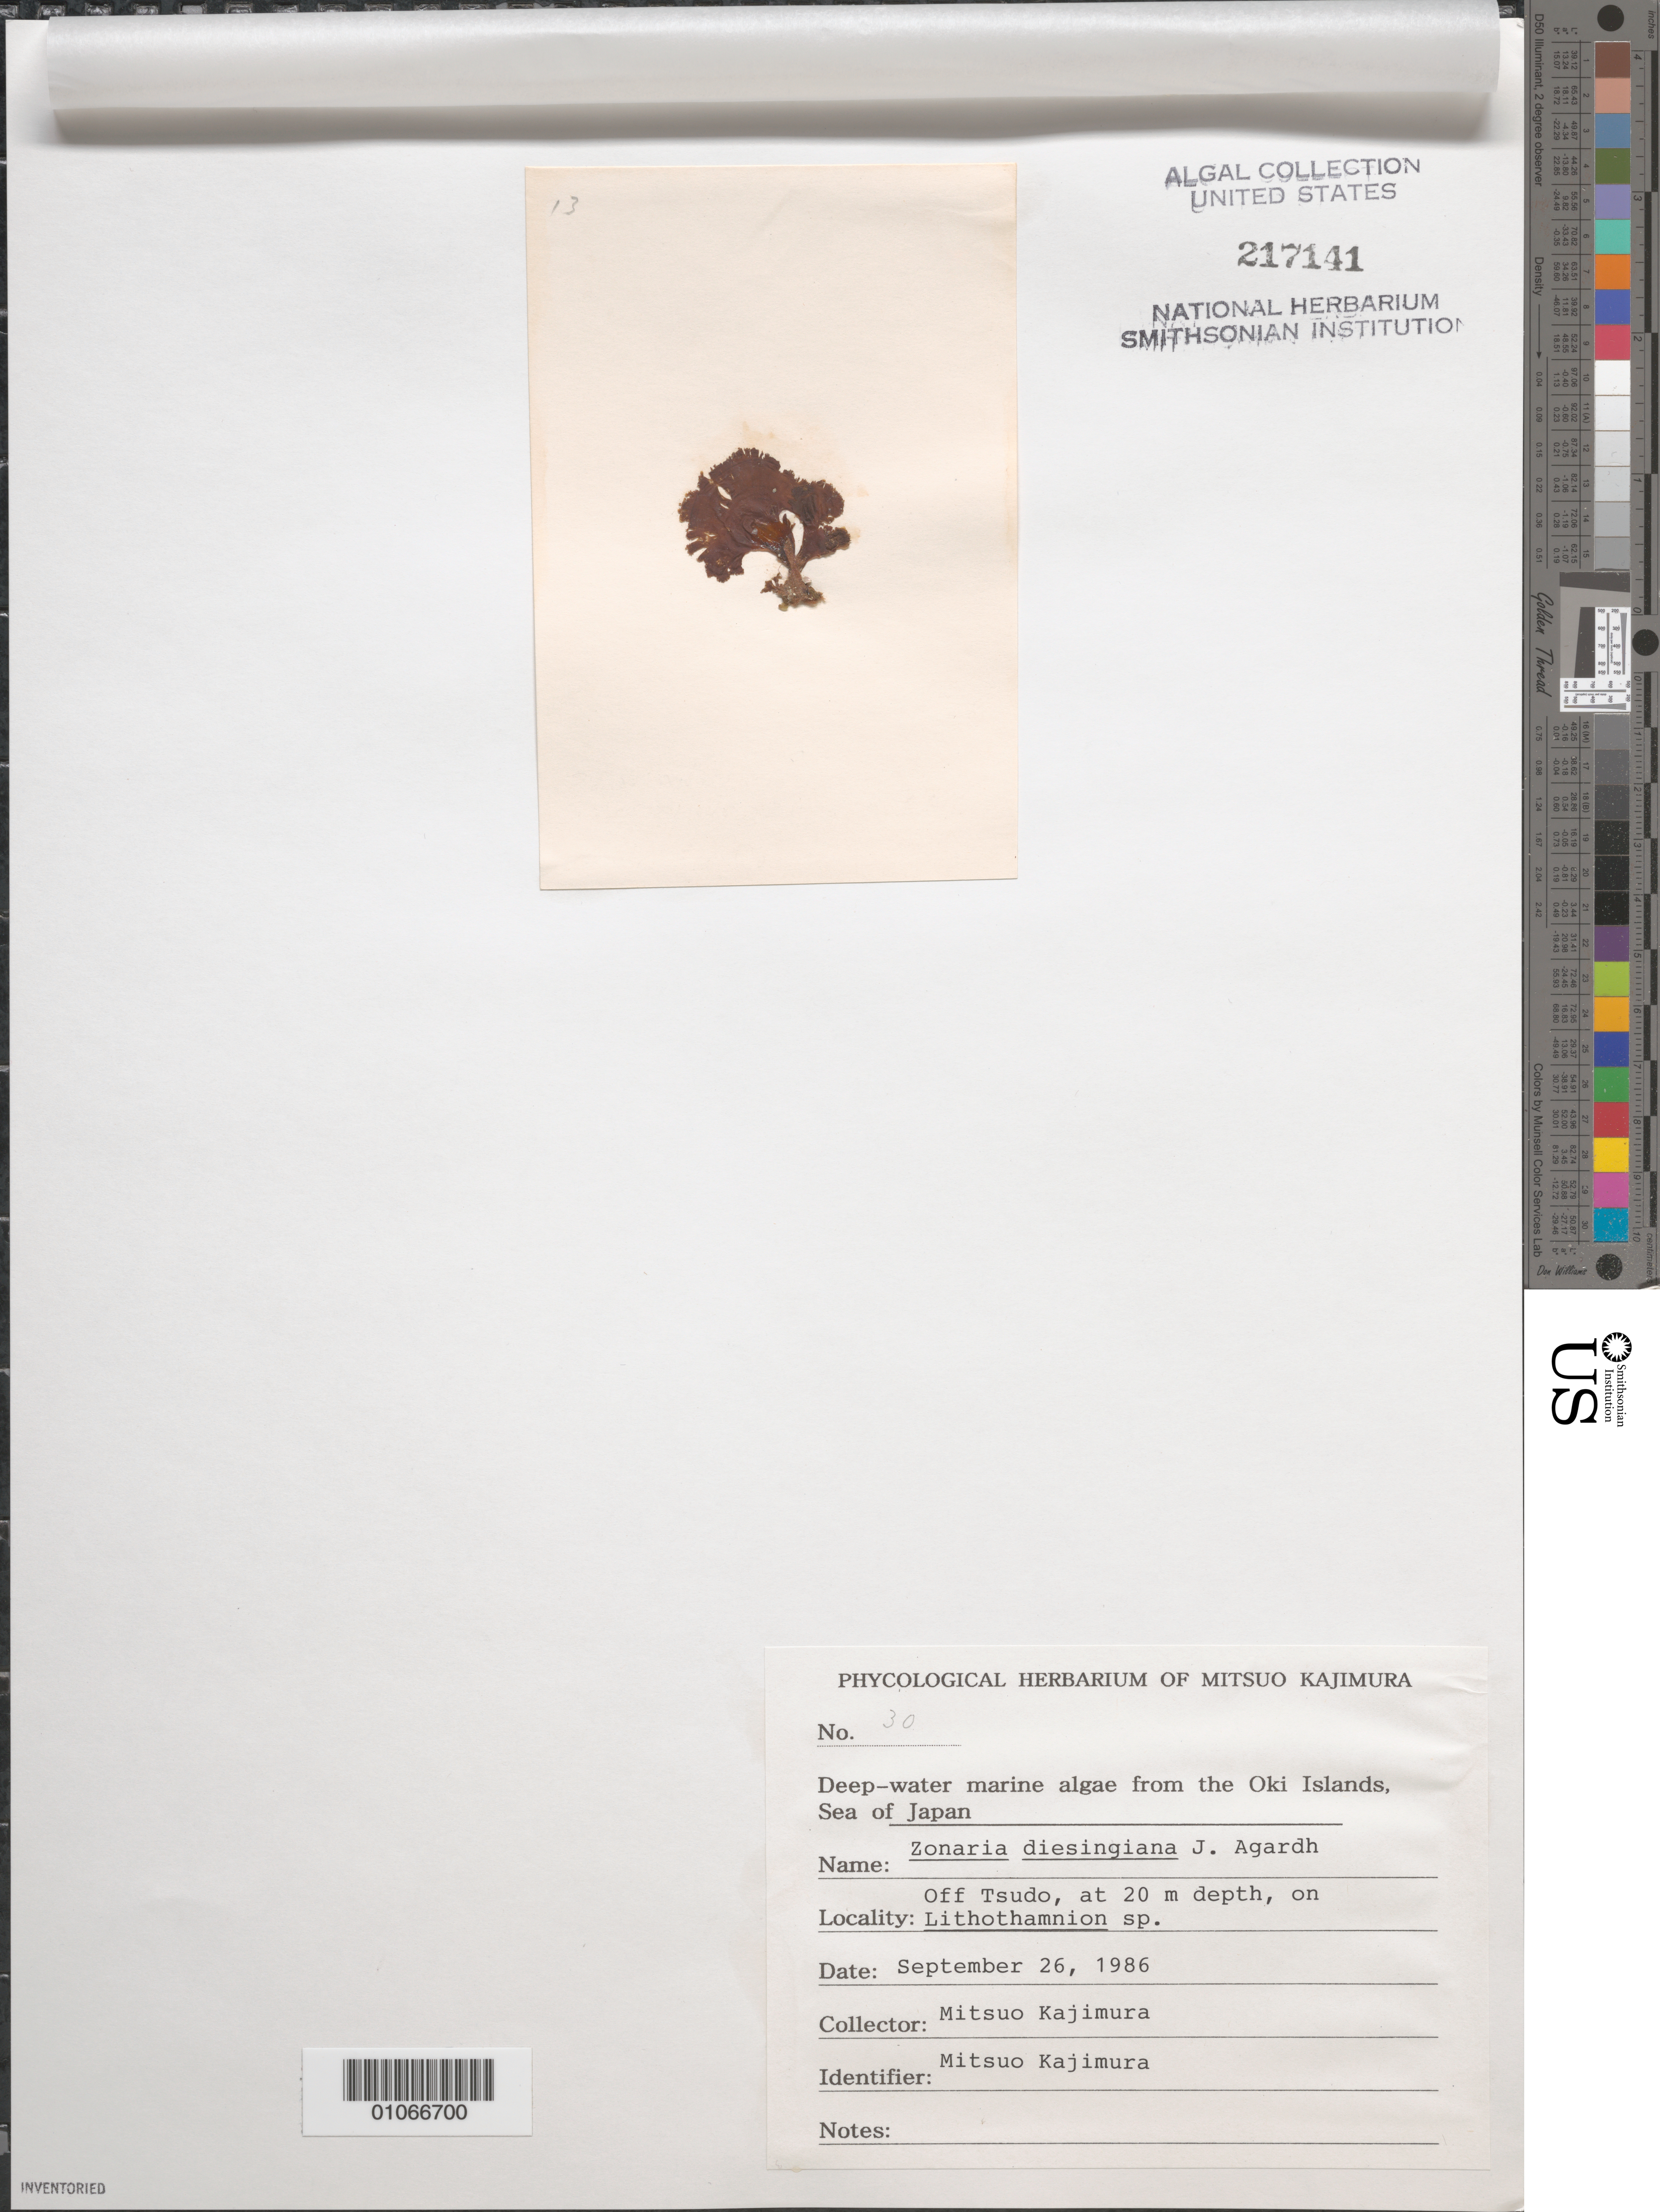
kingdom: Chromista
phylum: Ochrophyta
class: Phaeophyceae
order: Dictyotales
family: Dictyotaceae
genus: Zonaria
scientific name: Zonaria diesingiana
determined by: Kajimura, Mitsuo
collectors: M. Kajimura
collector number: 30 & specimen 13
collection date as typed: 26 Sep 1986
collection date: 1986-09-26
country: Japan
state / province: Simane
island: Oki Is.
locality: Off Tsudo [village], Sea of Japan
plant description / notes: Phycologial Herbarium of Mitsuo Kajimura, Deep-water marine algae from the Oki Islands, Sea of Japan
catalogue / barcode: US 217141